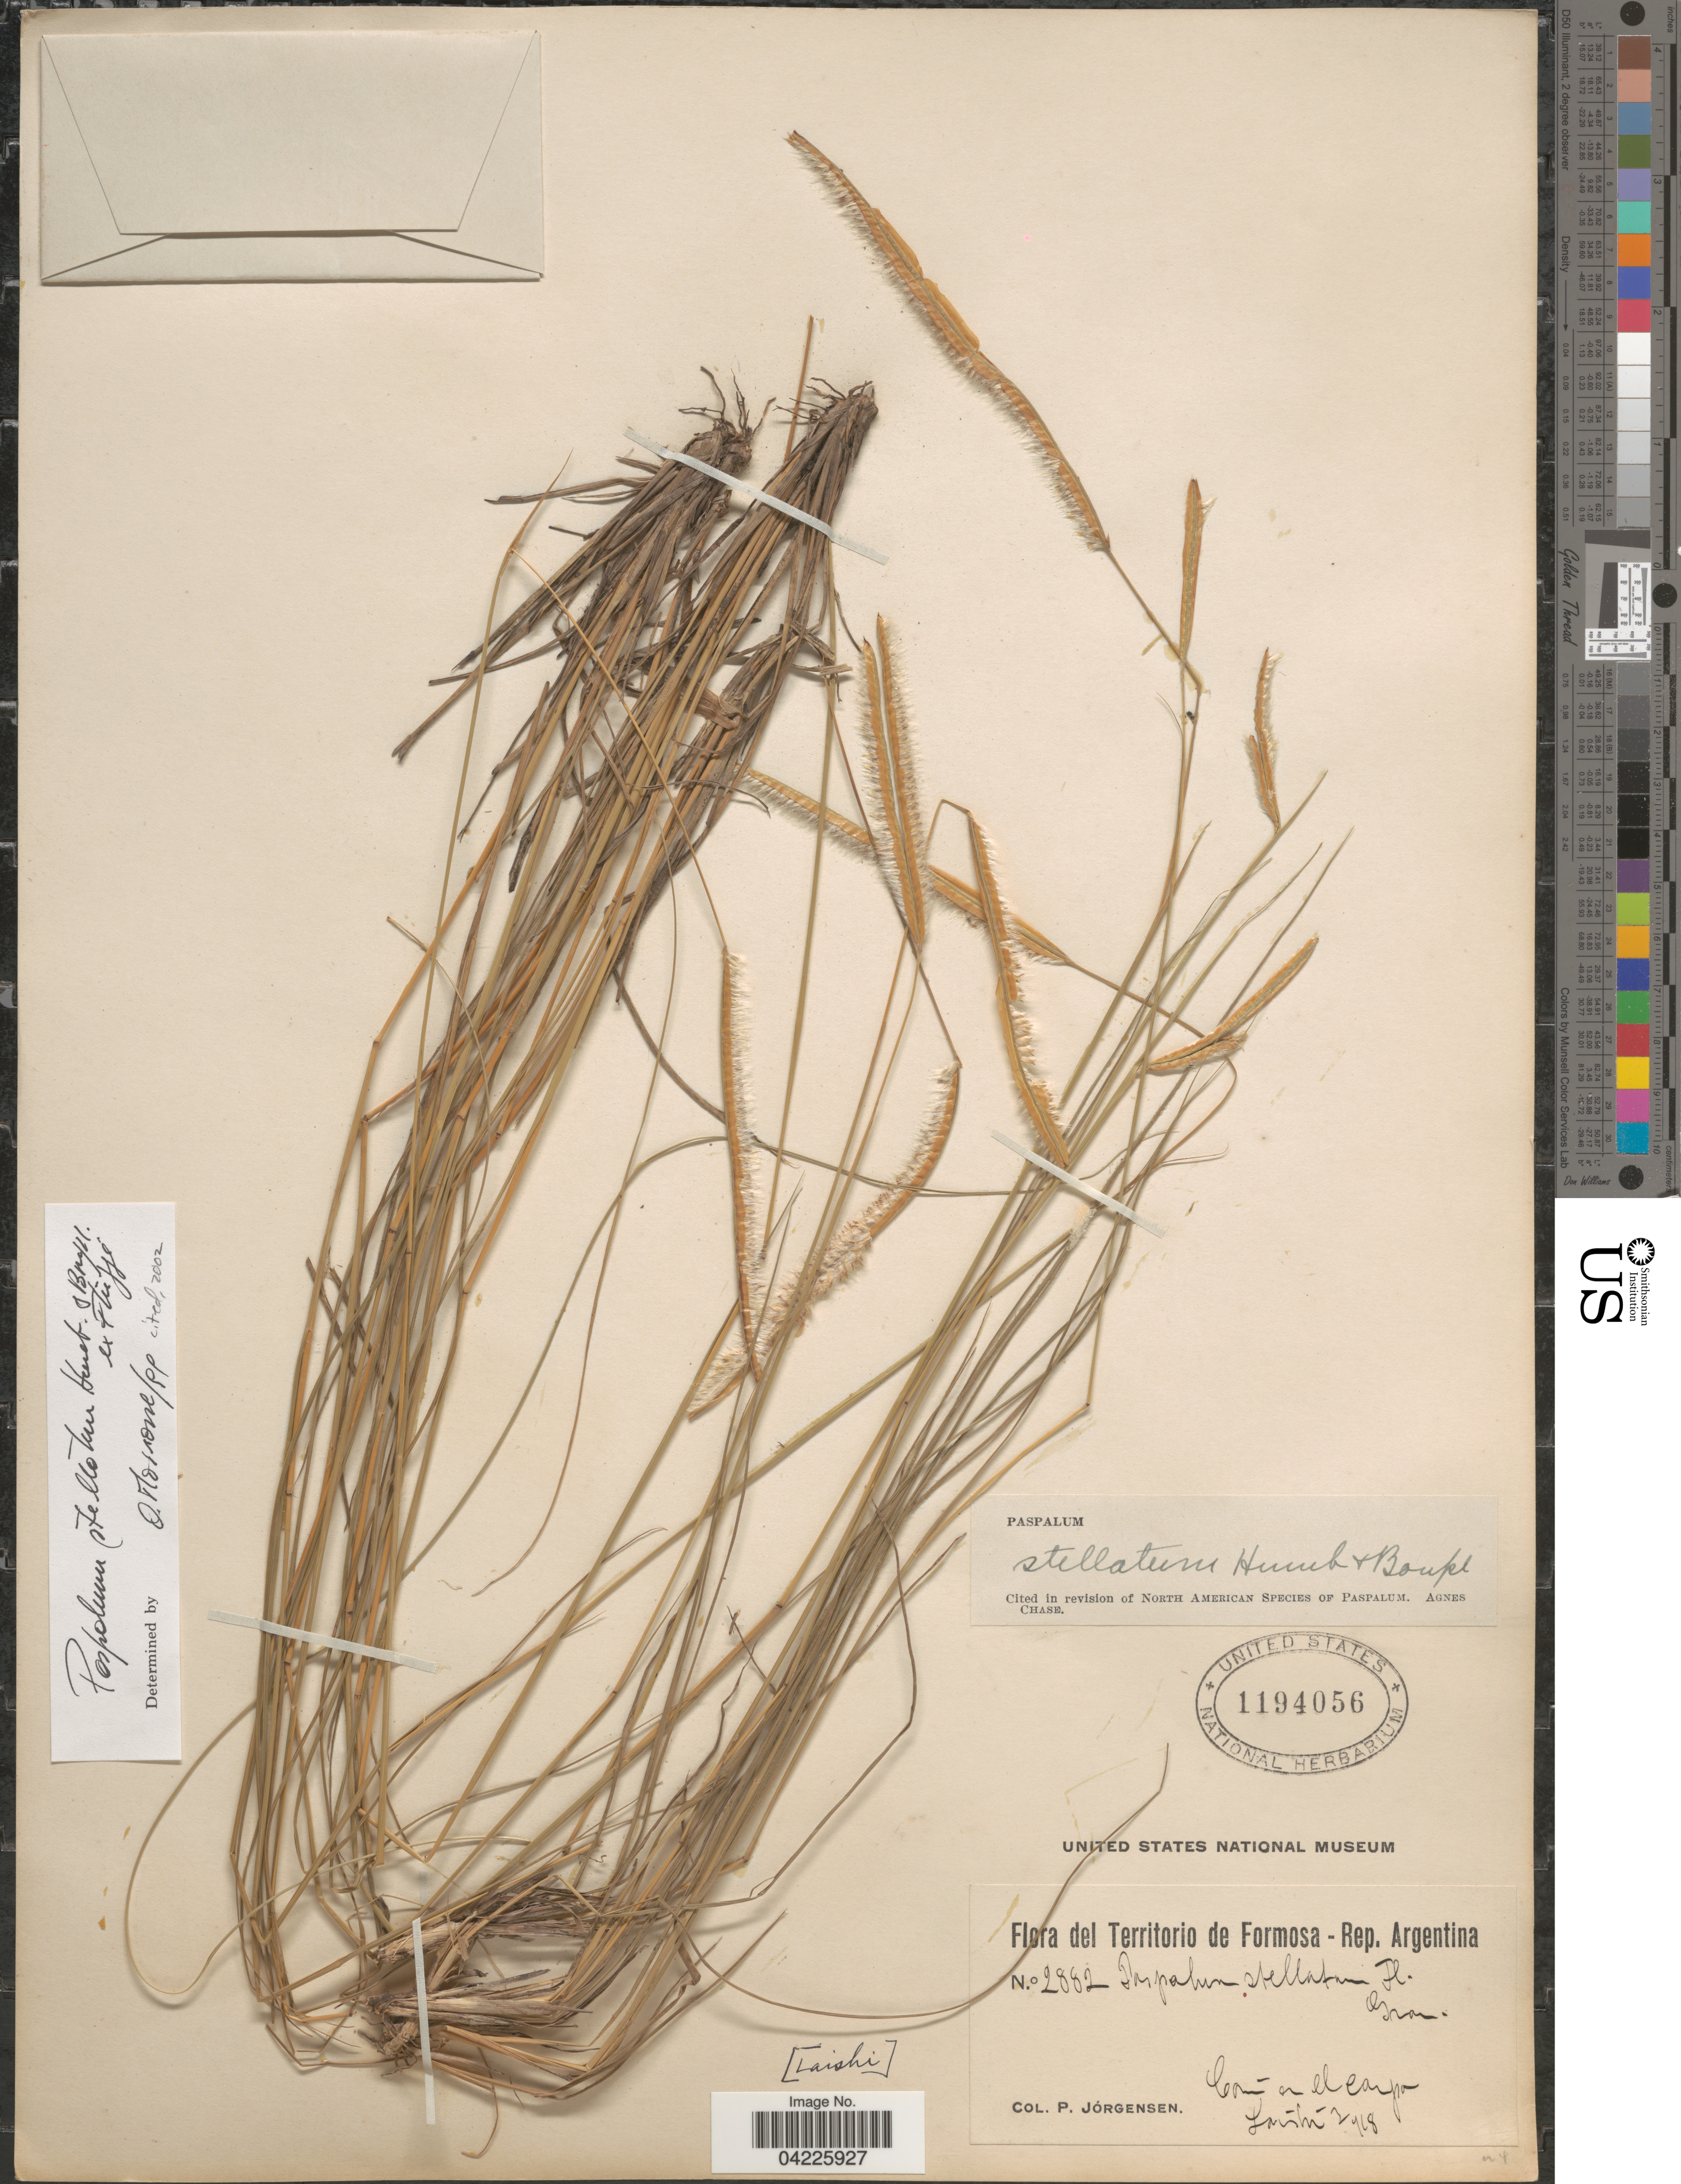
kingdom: Plantae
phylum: Tracheophyta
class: Liliopsida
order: Poales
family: Poaceae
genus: Paspalum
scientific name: Paspalum stellatum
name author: Humb. & Bonpl. ex Flüggé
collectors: P. Jörgensen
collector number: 2882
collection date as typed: Transcribed d/m/y: 3/7/18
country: Argentina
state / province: Formosa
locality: Rep. Argentina. Comun en el campo. Laishi.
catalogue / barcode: US 1194056